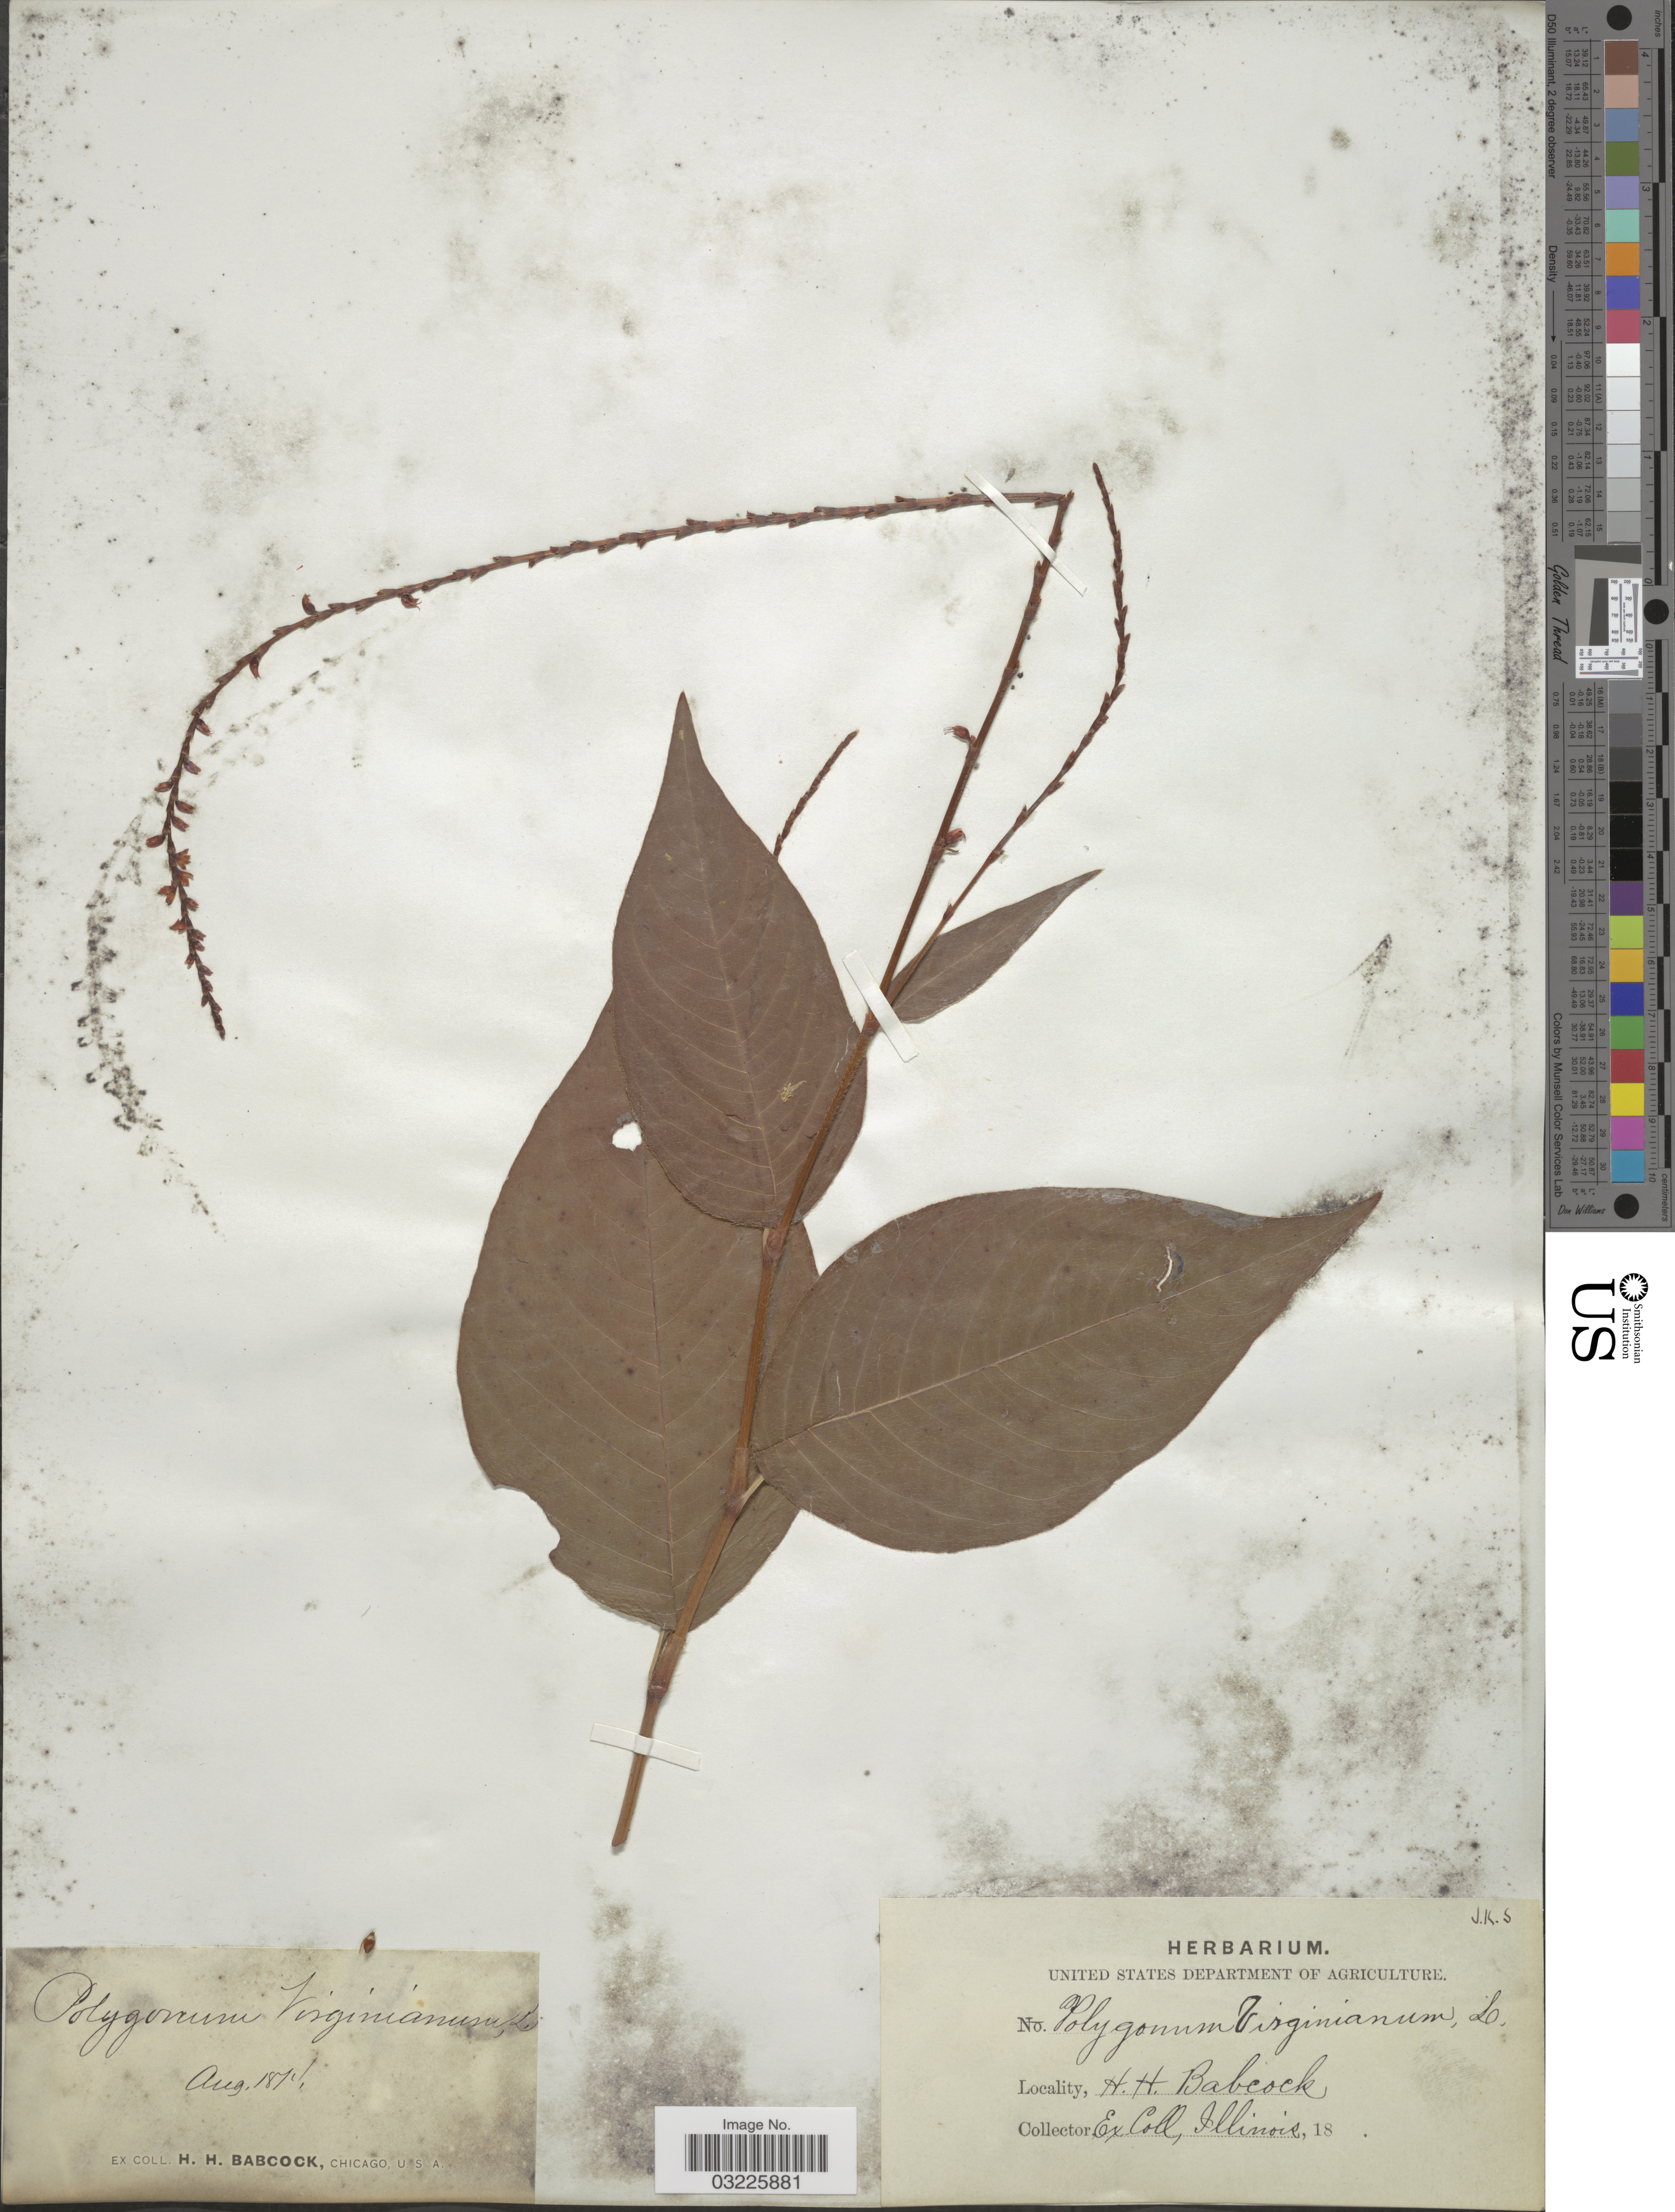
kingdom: Plantae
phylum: Tracheophyta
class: Magnoliopsida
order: Caryophyllales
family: Polygonaceae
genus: Persicaria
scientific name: Persicaria virginiana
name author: (L.) Gaertn.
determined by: Atha, D. E.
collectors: ex herb. H. H. Babcock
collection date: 1874-08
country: United States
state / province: Illinois